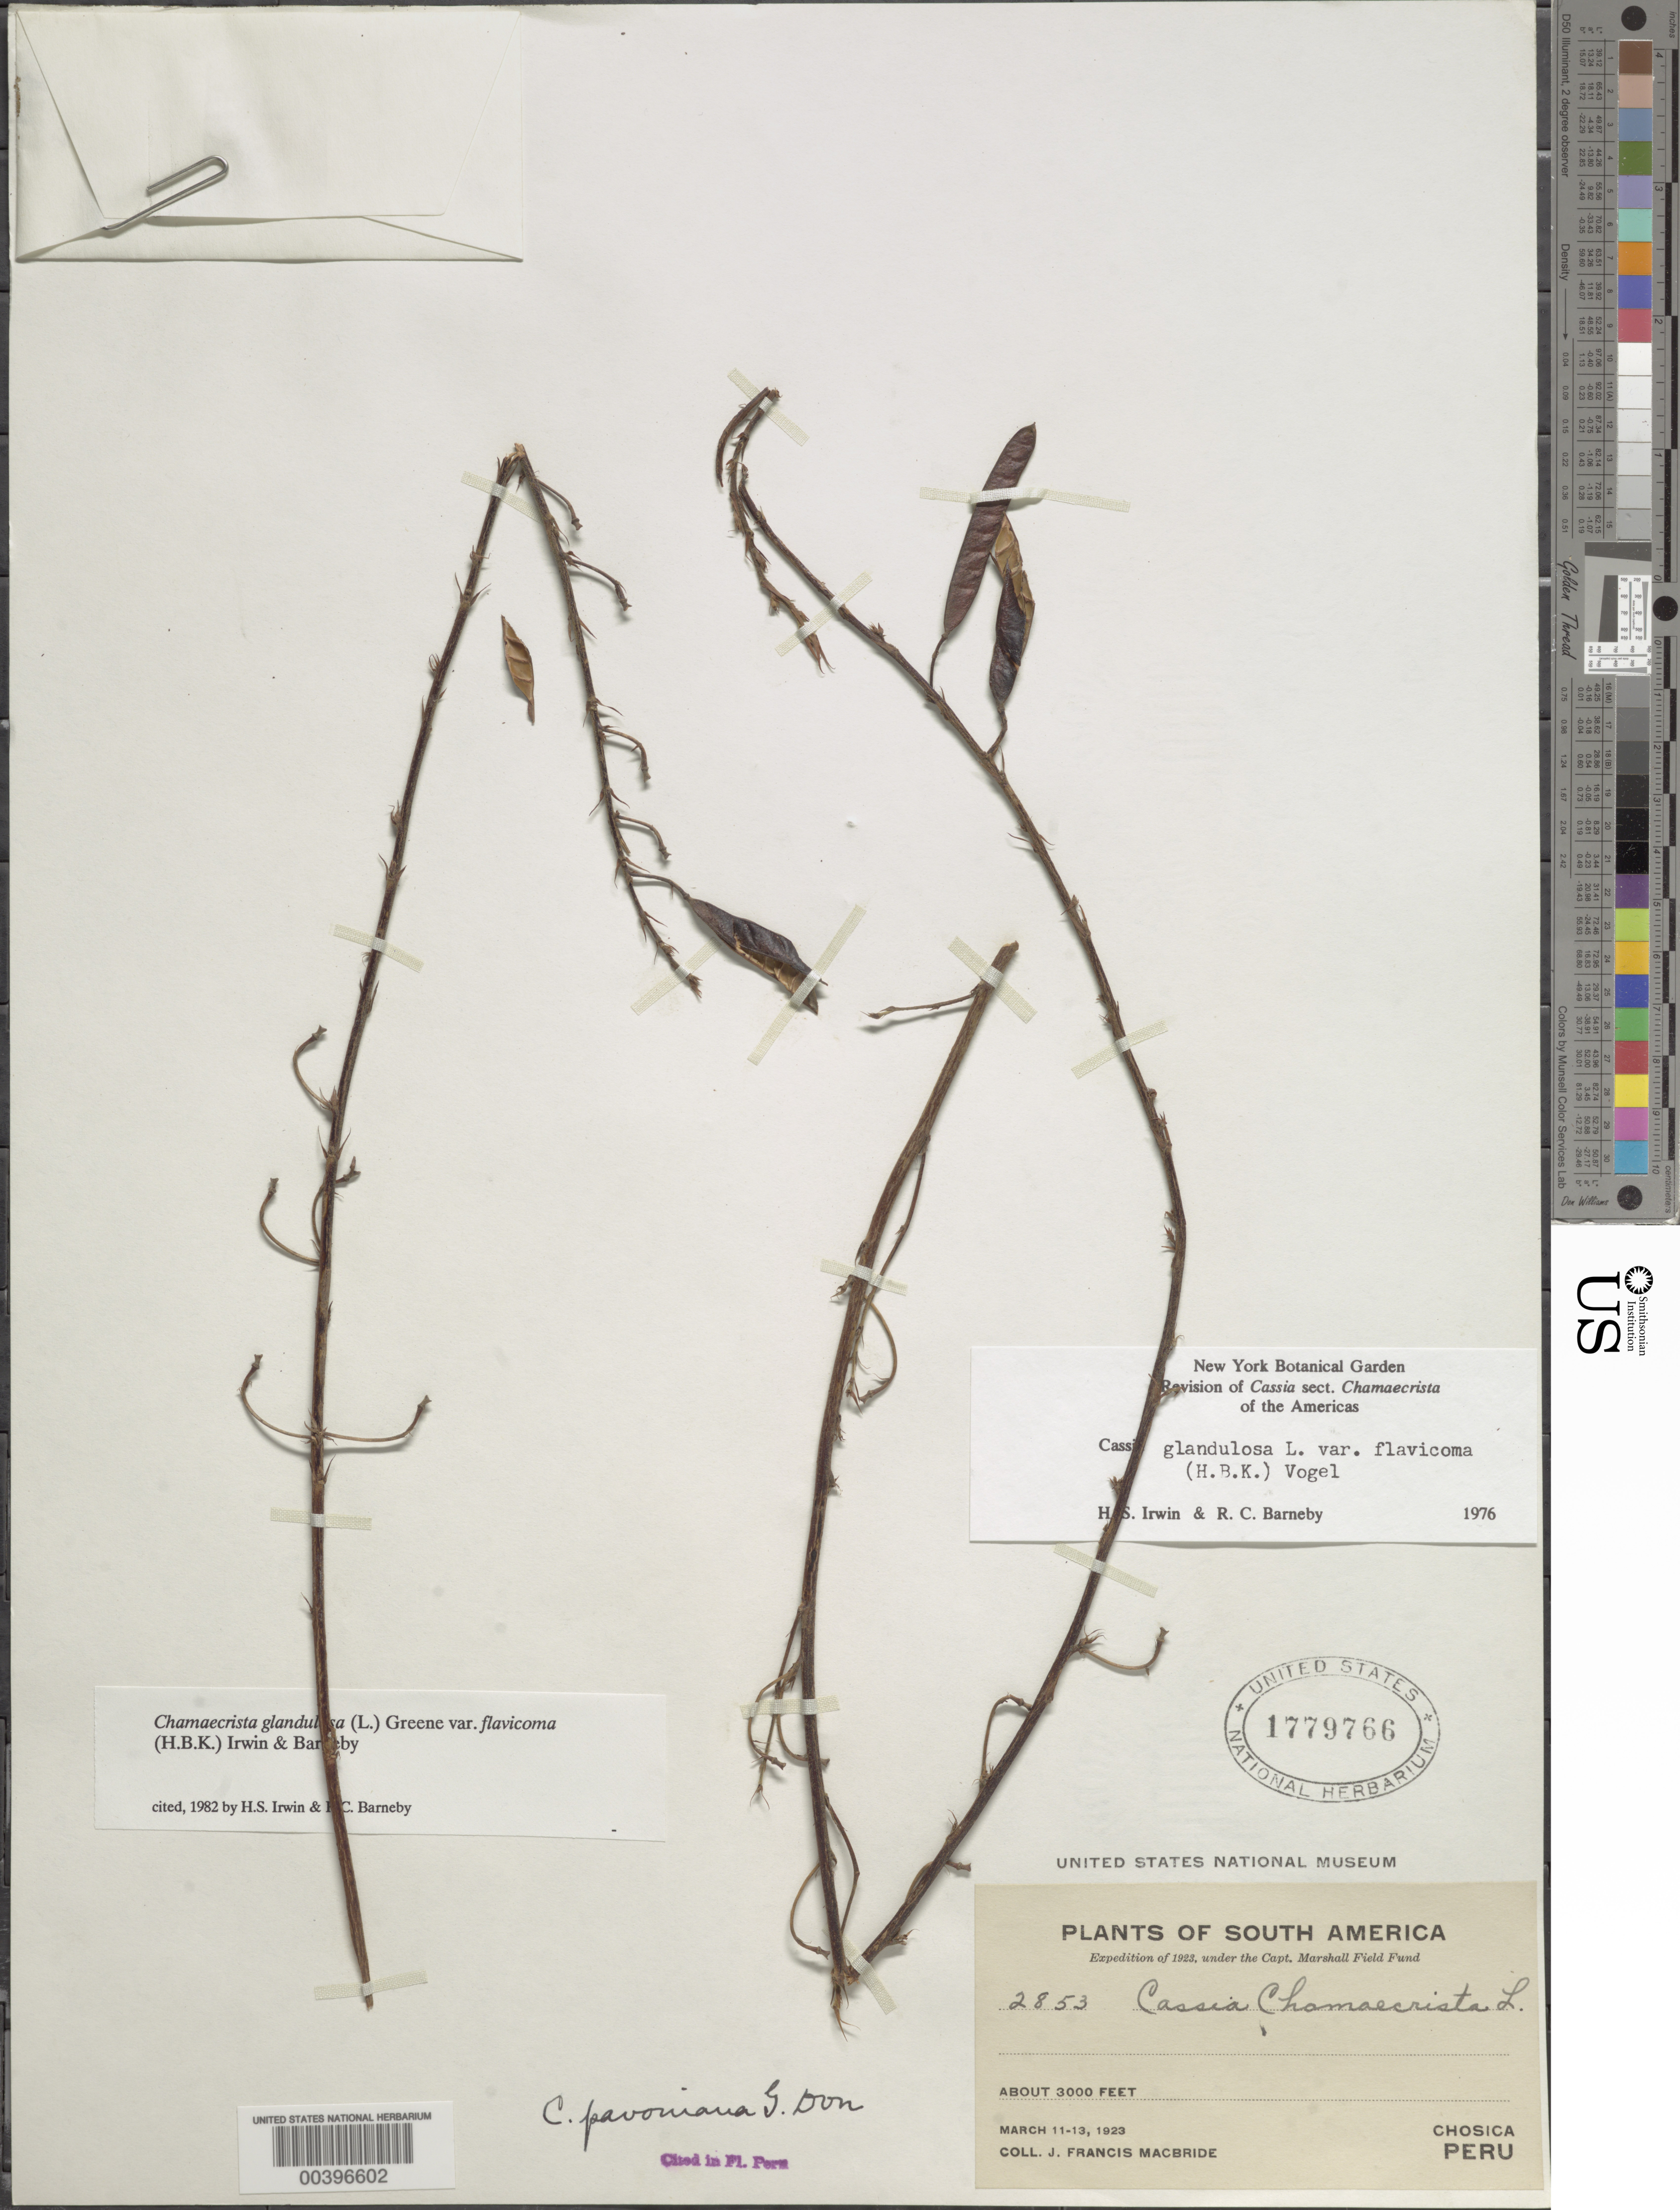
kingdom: Plantae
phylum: Tracheophyta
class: Magnoliopsida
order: Fabales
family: Fabaceae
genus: Chamaecrista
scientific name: Chamaecrista glandulosa var. flavicoma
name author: (Kunth) H.S. Irwin & Barneby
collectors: J. F. Macbride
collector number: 2853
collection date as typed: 11 May 1923 to 13 May 1923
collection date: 1923-05-11/1923-05-13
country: Peru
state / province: Lima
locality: Chosica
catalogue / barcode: US 1779766